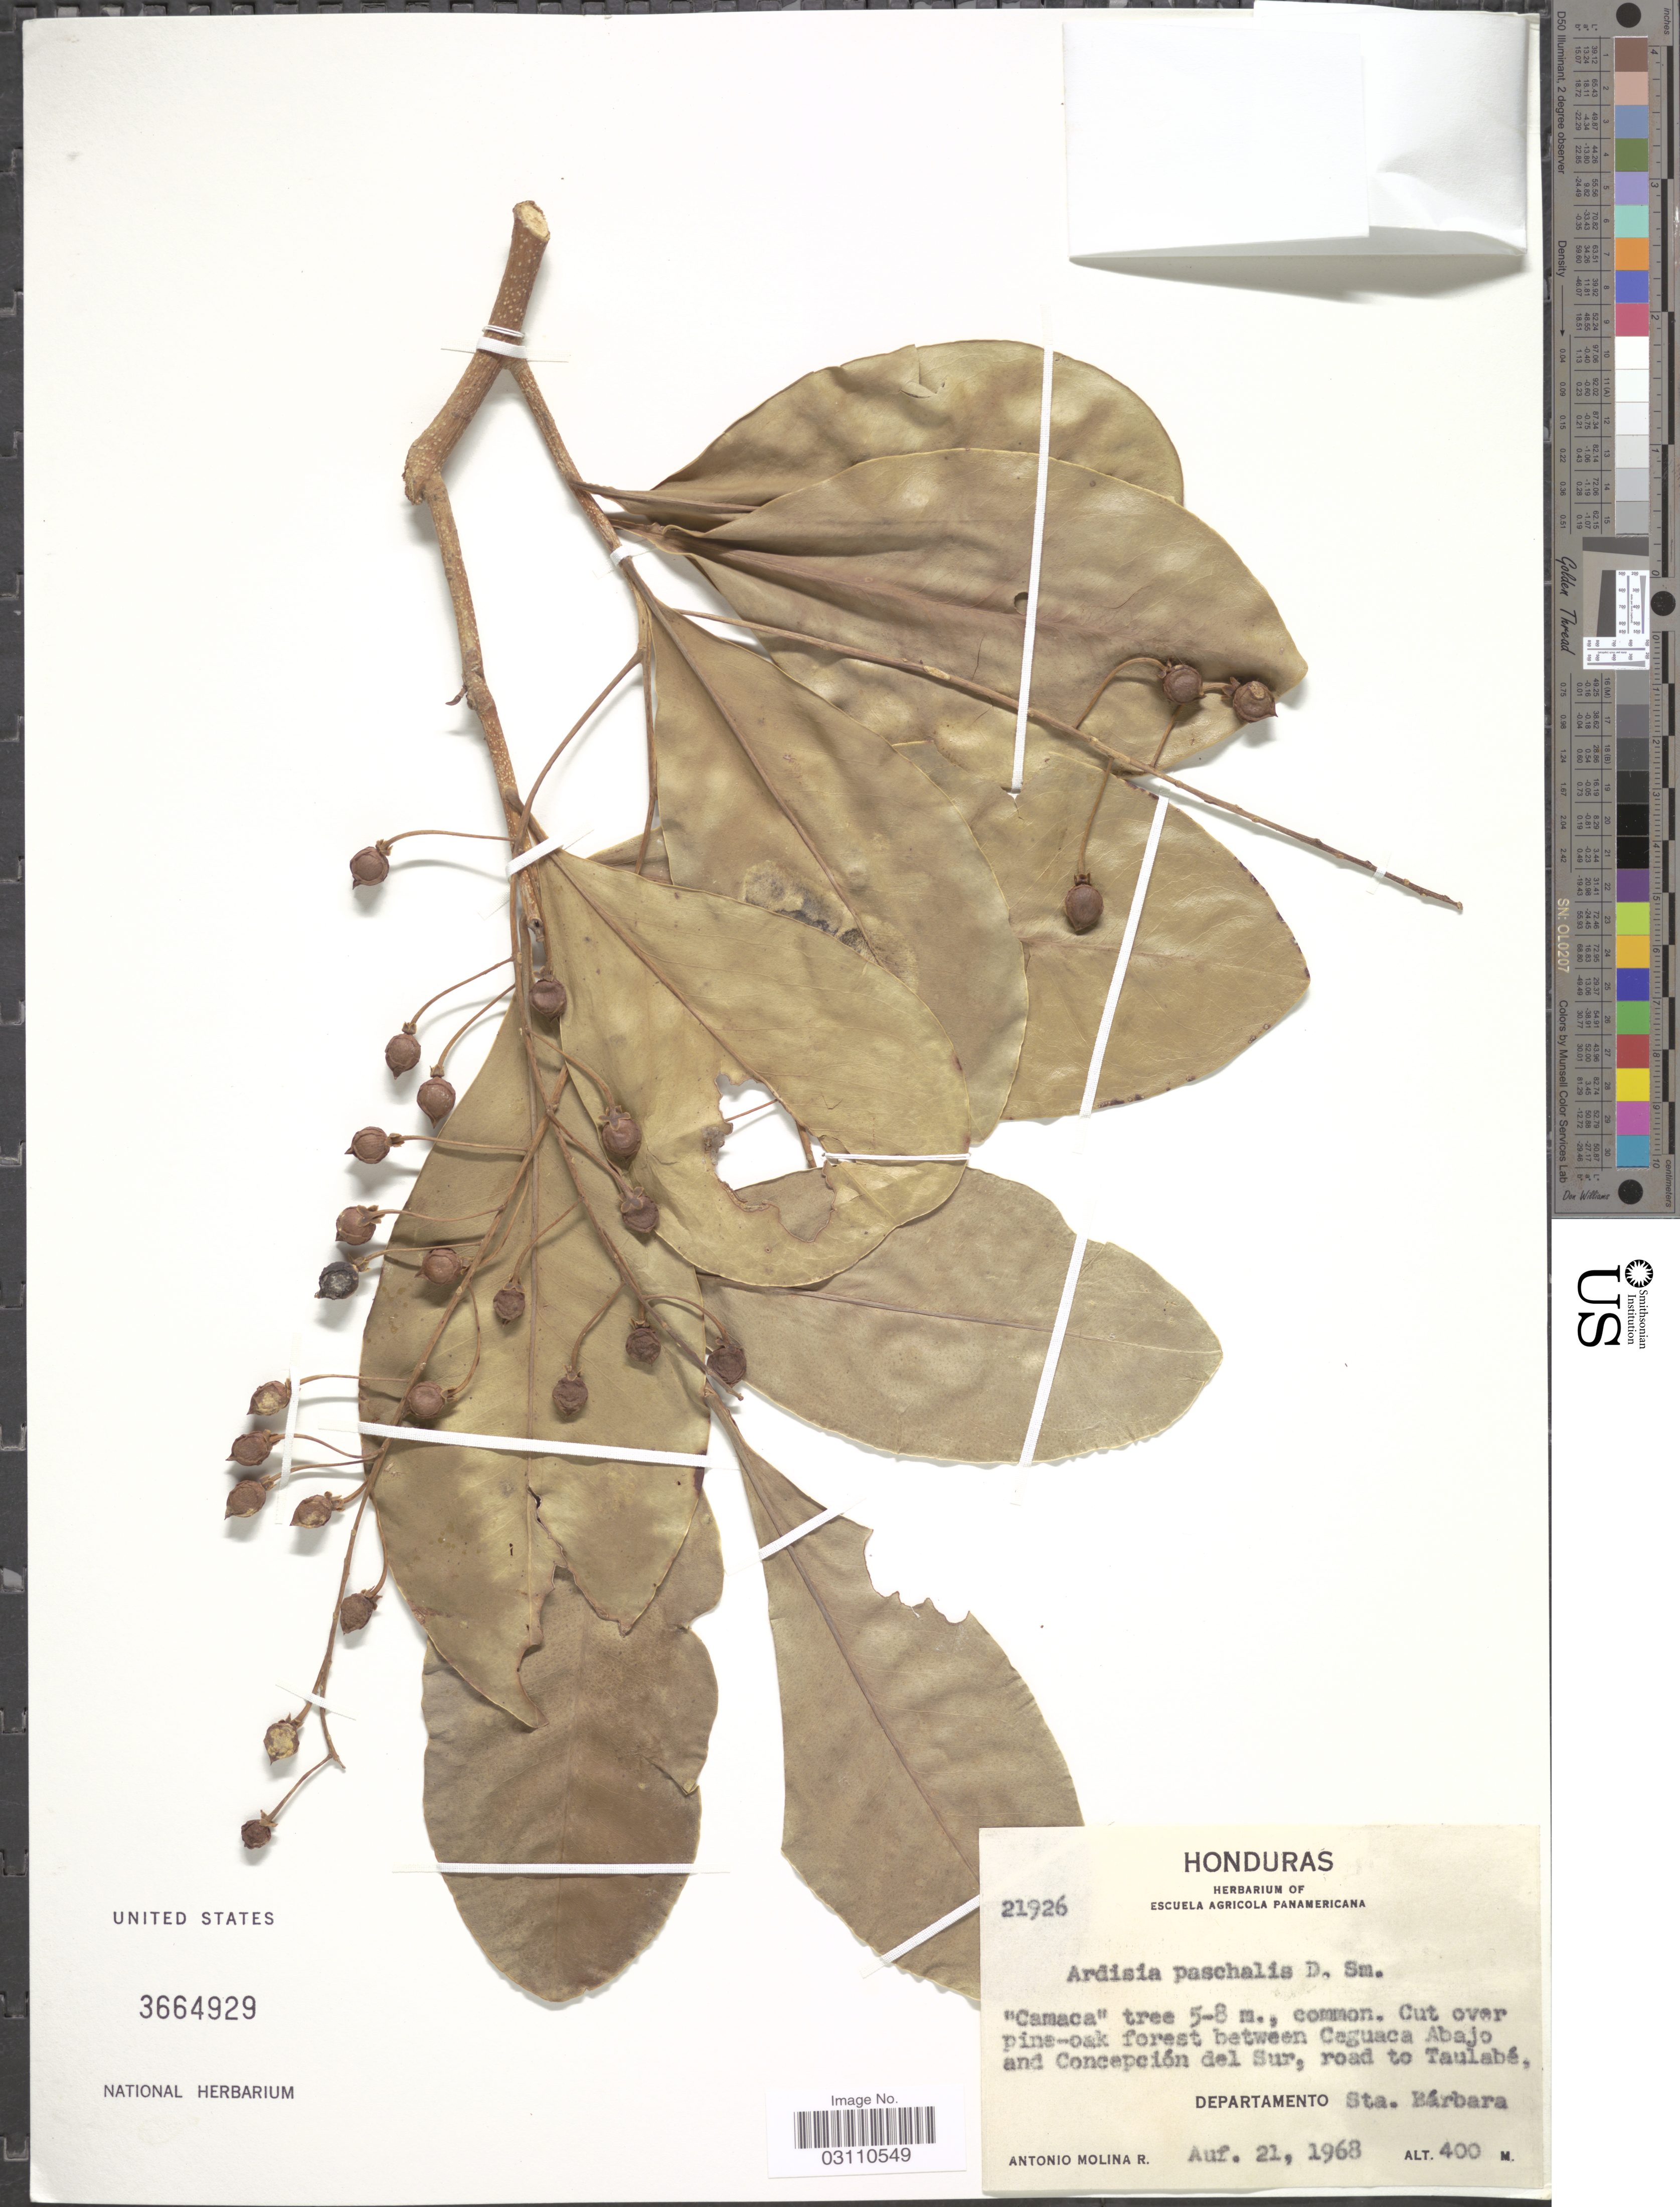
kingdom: Plantae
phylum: Tracheophyta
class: Magnoliopsida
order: Ericales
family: Primulaceae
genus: Ardisia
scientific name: Ardisia paschalis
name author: Donn. Sm.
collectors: A. Molina R.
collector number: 21926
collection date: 1968-08-21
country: Honduras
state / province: Santa Bárbara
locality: Forest between Caguaca Abajo and Concepción del Sur, road to Taulabé, departamento Sta. Bárbara.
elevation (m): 400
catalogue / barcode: US 3664929